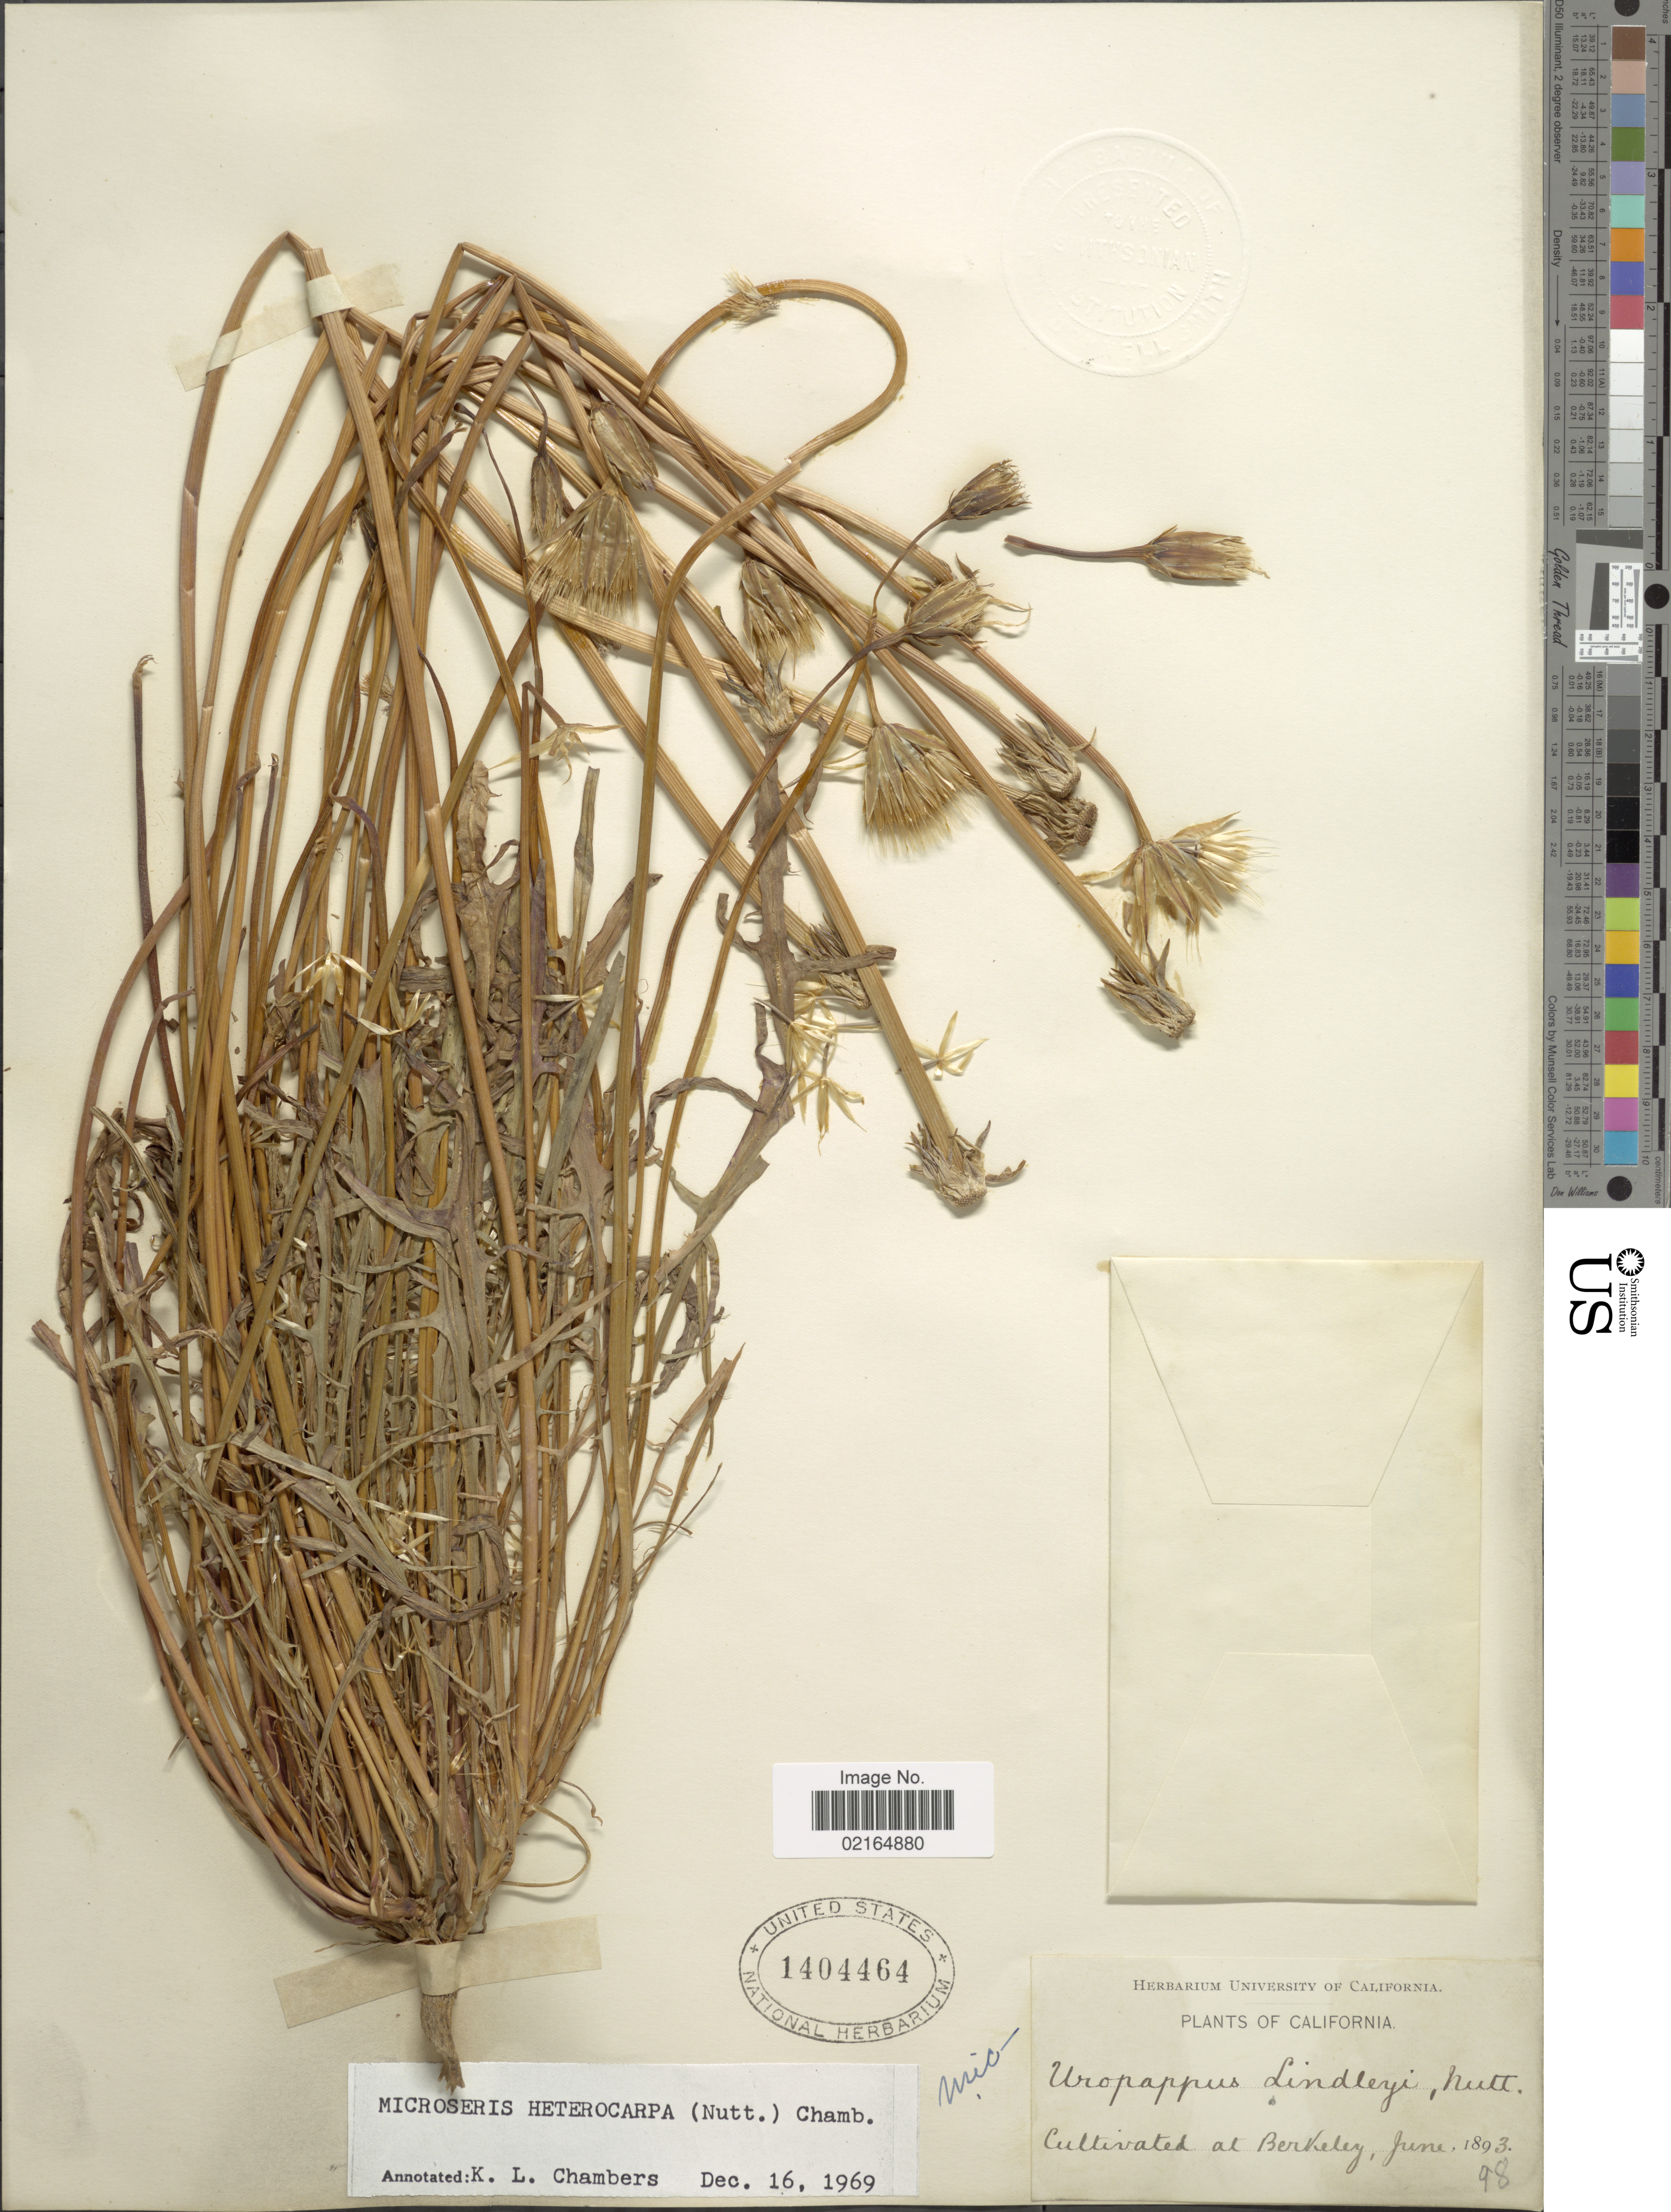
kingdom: Plantae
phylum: Tracheophyta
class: Magnoliopsida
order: Asterales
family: Asteraceae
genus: Microseris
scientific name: Microseris heterocarpa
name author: (Nutt.) K.L. Chambers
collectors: ex herb. Univ. of California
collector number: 98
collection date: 1893-06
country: United States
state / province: California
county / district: Alameda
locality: Cultivated at Berkeley.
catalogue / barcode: US 1404464